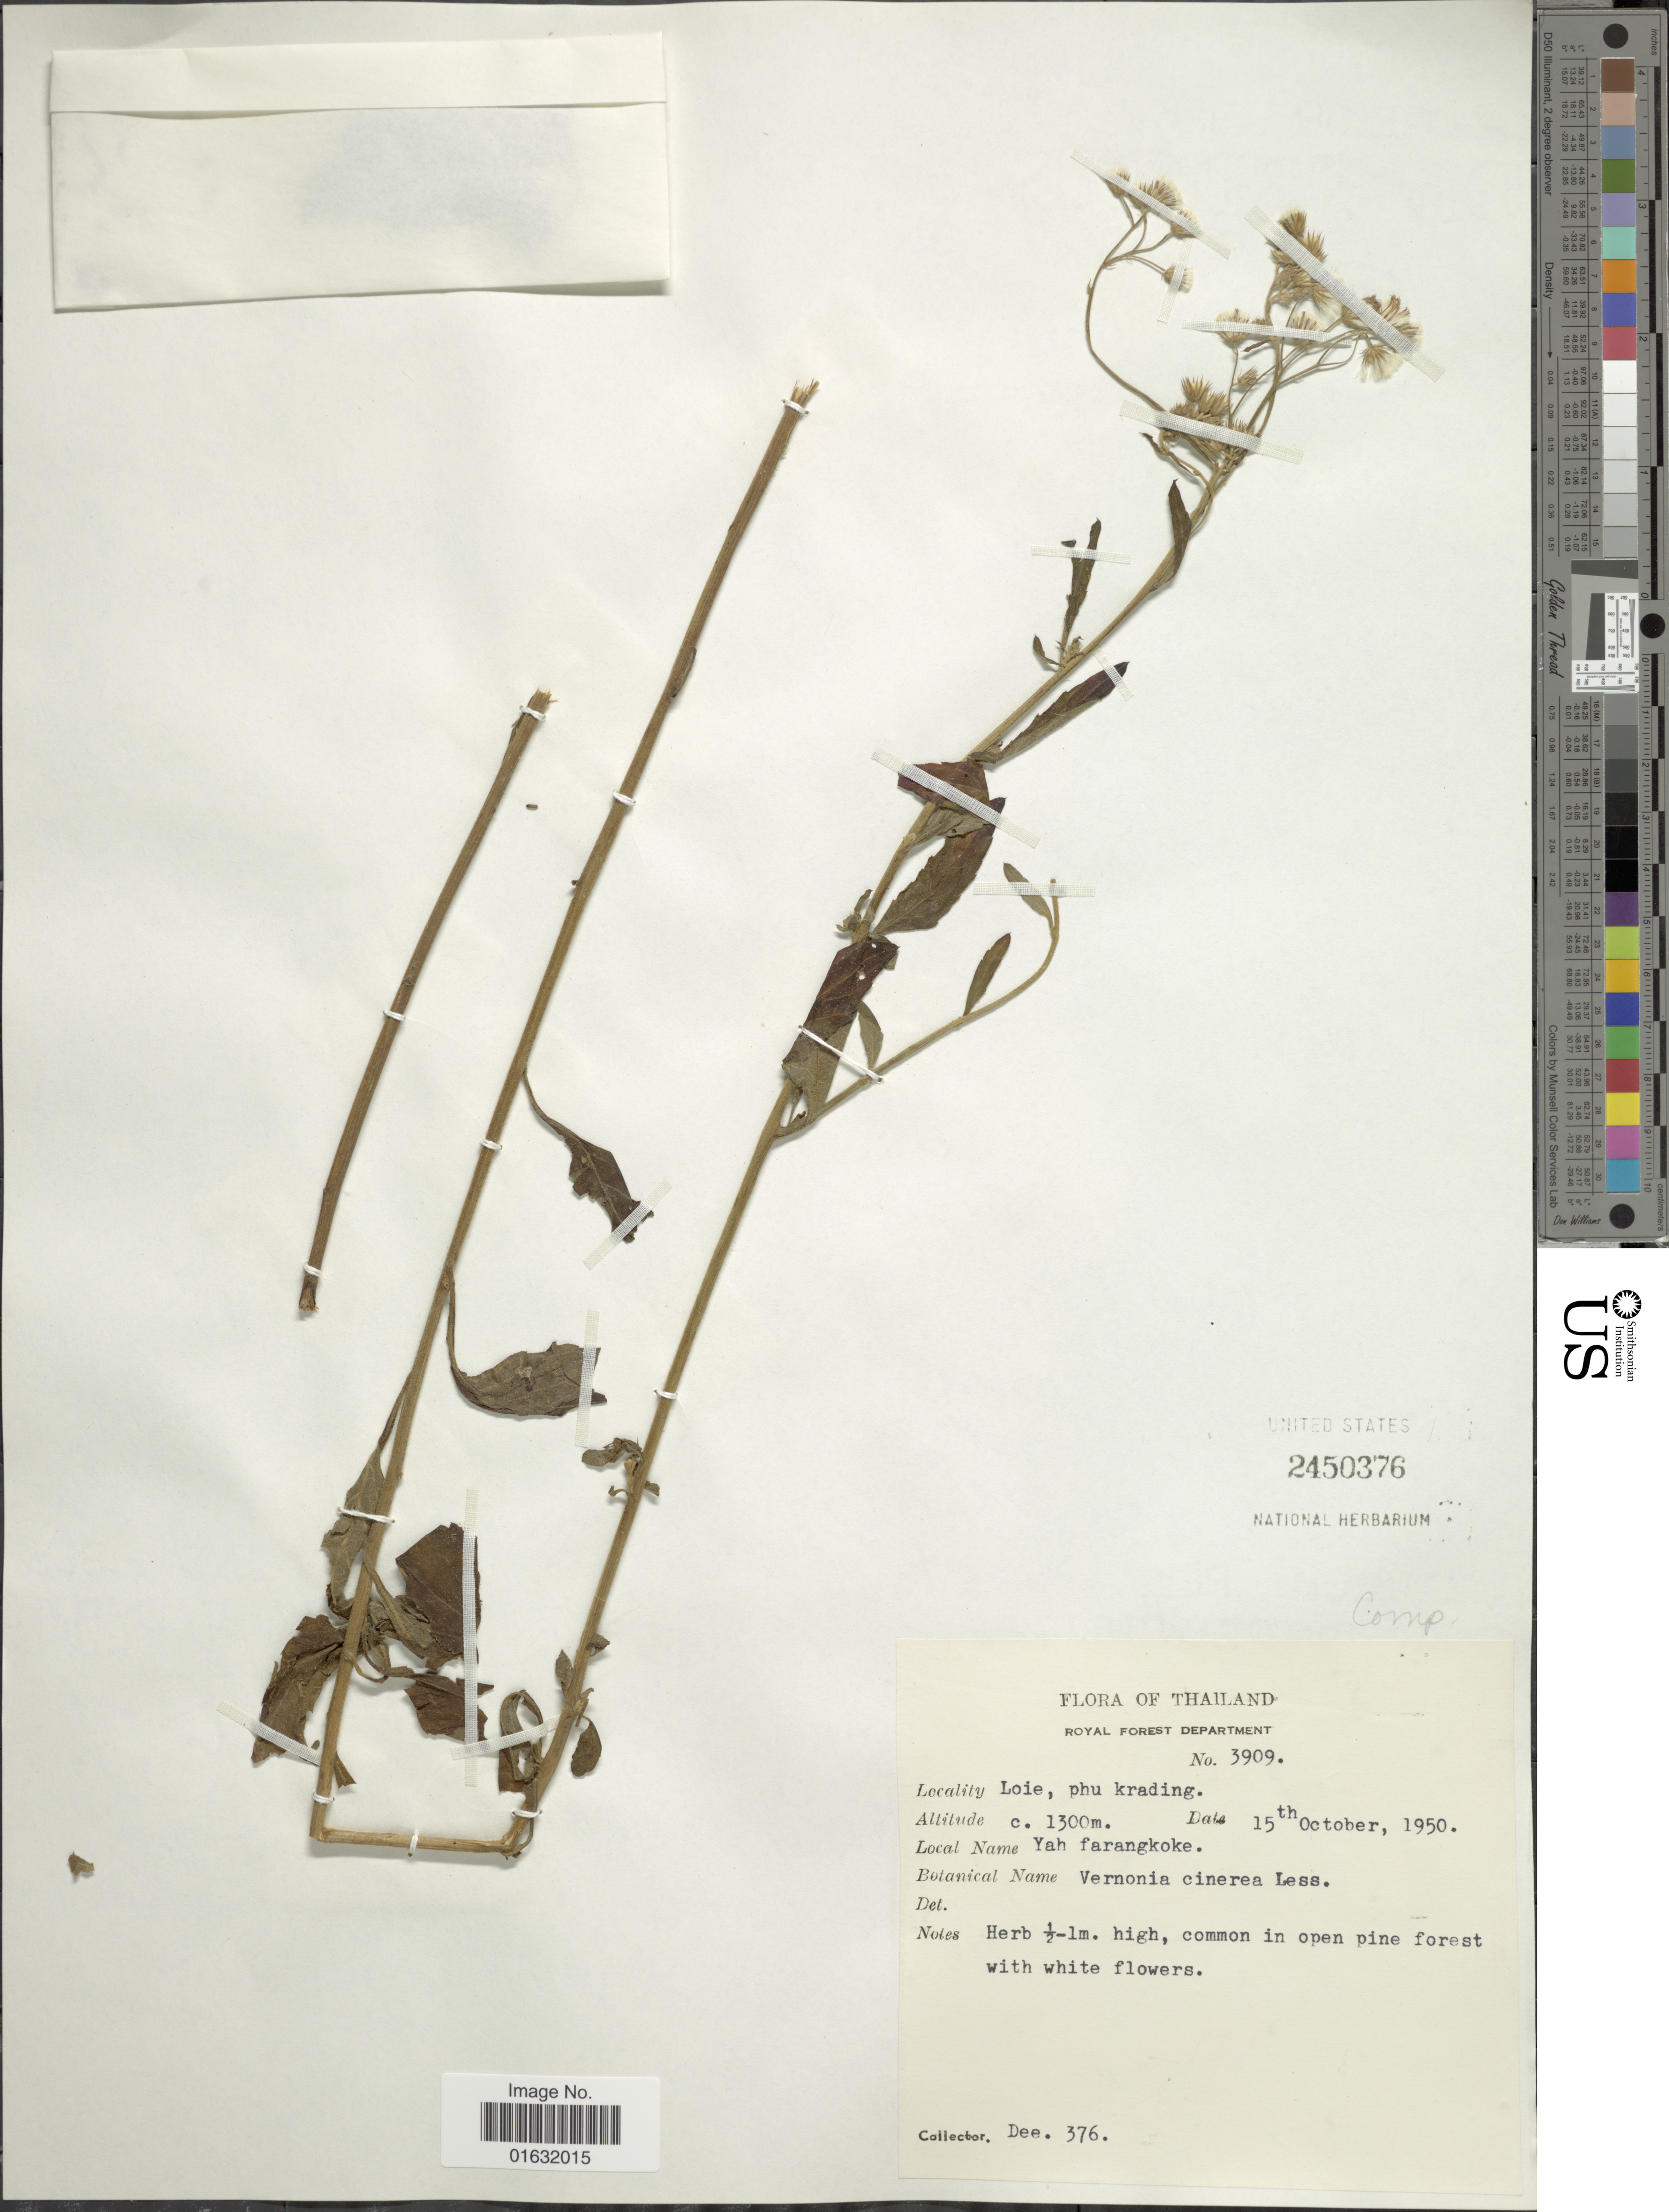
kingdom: Plantae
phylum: Tracheophyta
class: Magnoliopsida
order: Asterales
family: Asteraceae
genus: Cyanthillium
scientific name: Cyanthillium cinereum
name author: (L.) H. Rob.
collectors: -. Dee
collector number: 3909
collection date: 1950-10-15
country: Thailand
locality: Thailand, Loie, Phu Krading.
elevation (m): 1300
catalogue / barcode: US 2450376